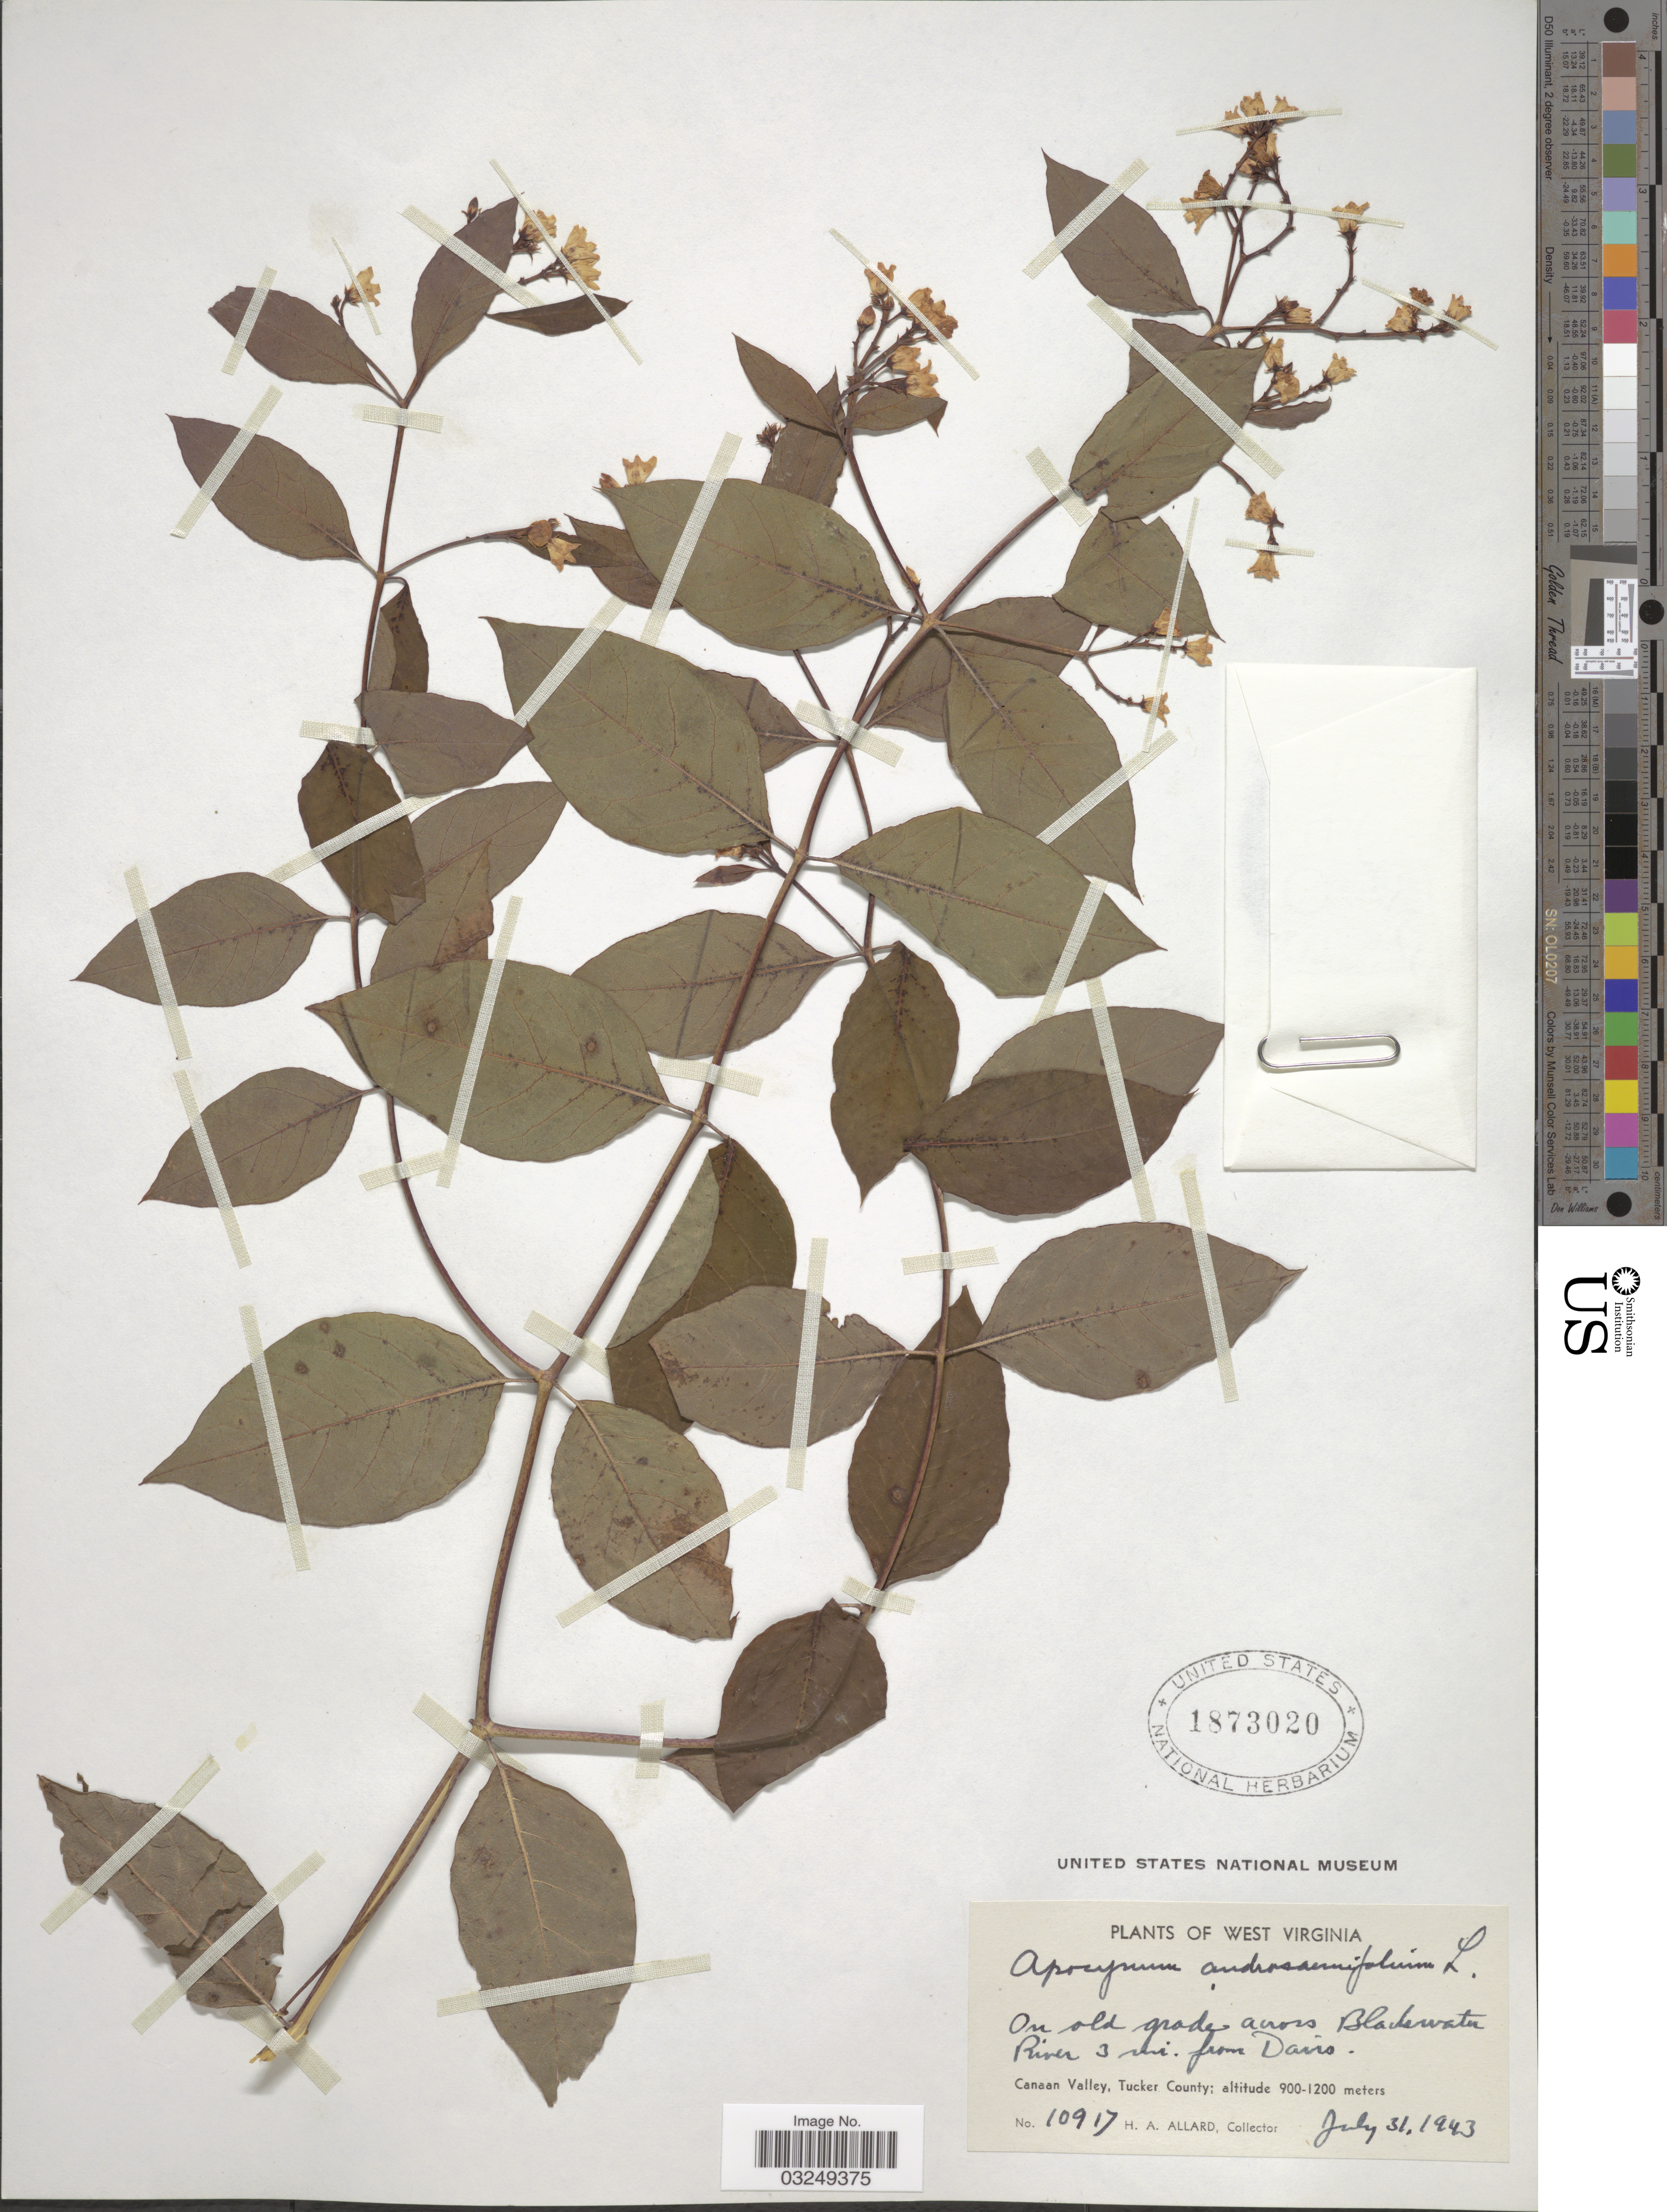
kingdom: Plantae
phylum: Tracheophyta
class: Magnoliopsida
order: Gentianales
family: Apocynaceae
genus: Apocynum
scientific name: Apocynum androsaemifolium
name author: L.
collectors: H. A. Allard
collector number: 10917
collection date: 1943-07-31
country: United States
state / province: West Virginia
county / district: Tucker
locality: On old grade across Blackwater River 3 mi. from Davis. Canaan Valley, Tucker County.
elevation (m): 900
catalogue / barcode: US 1873020